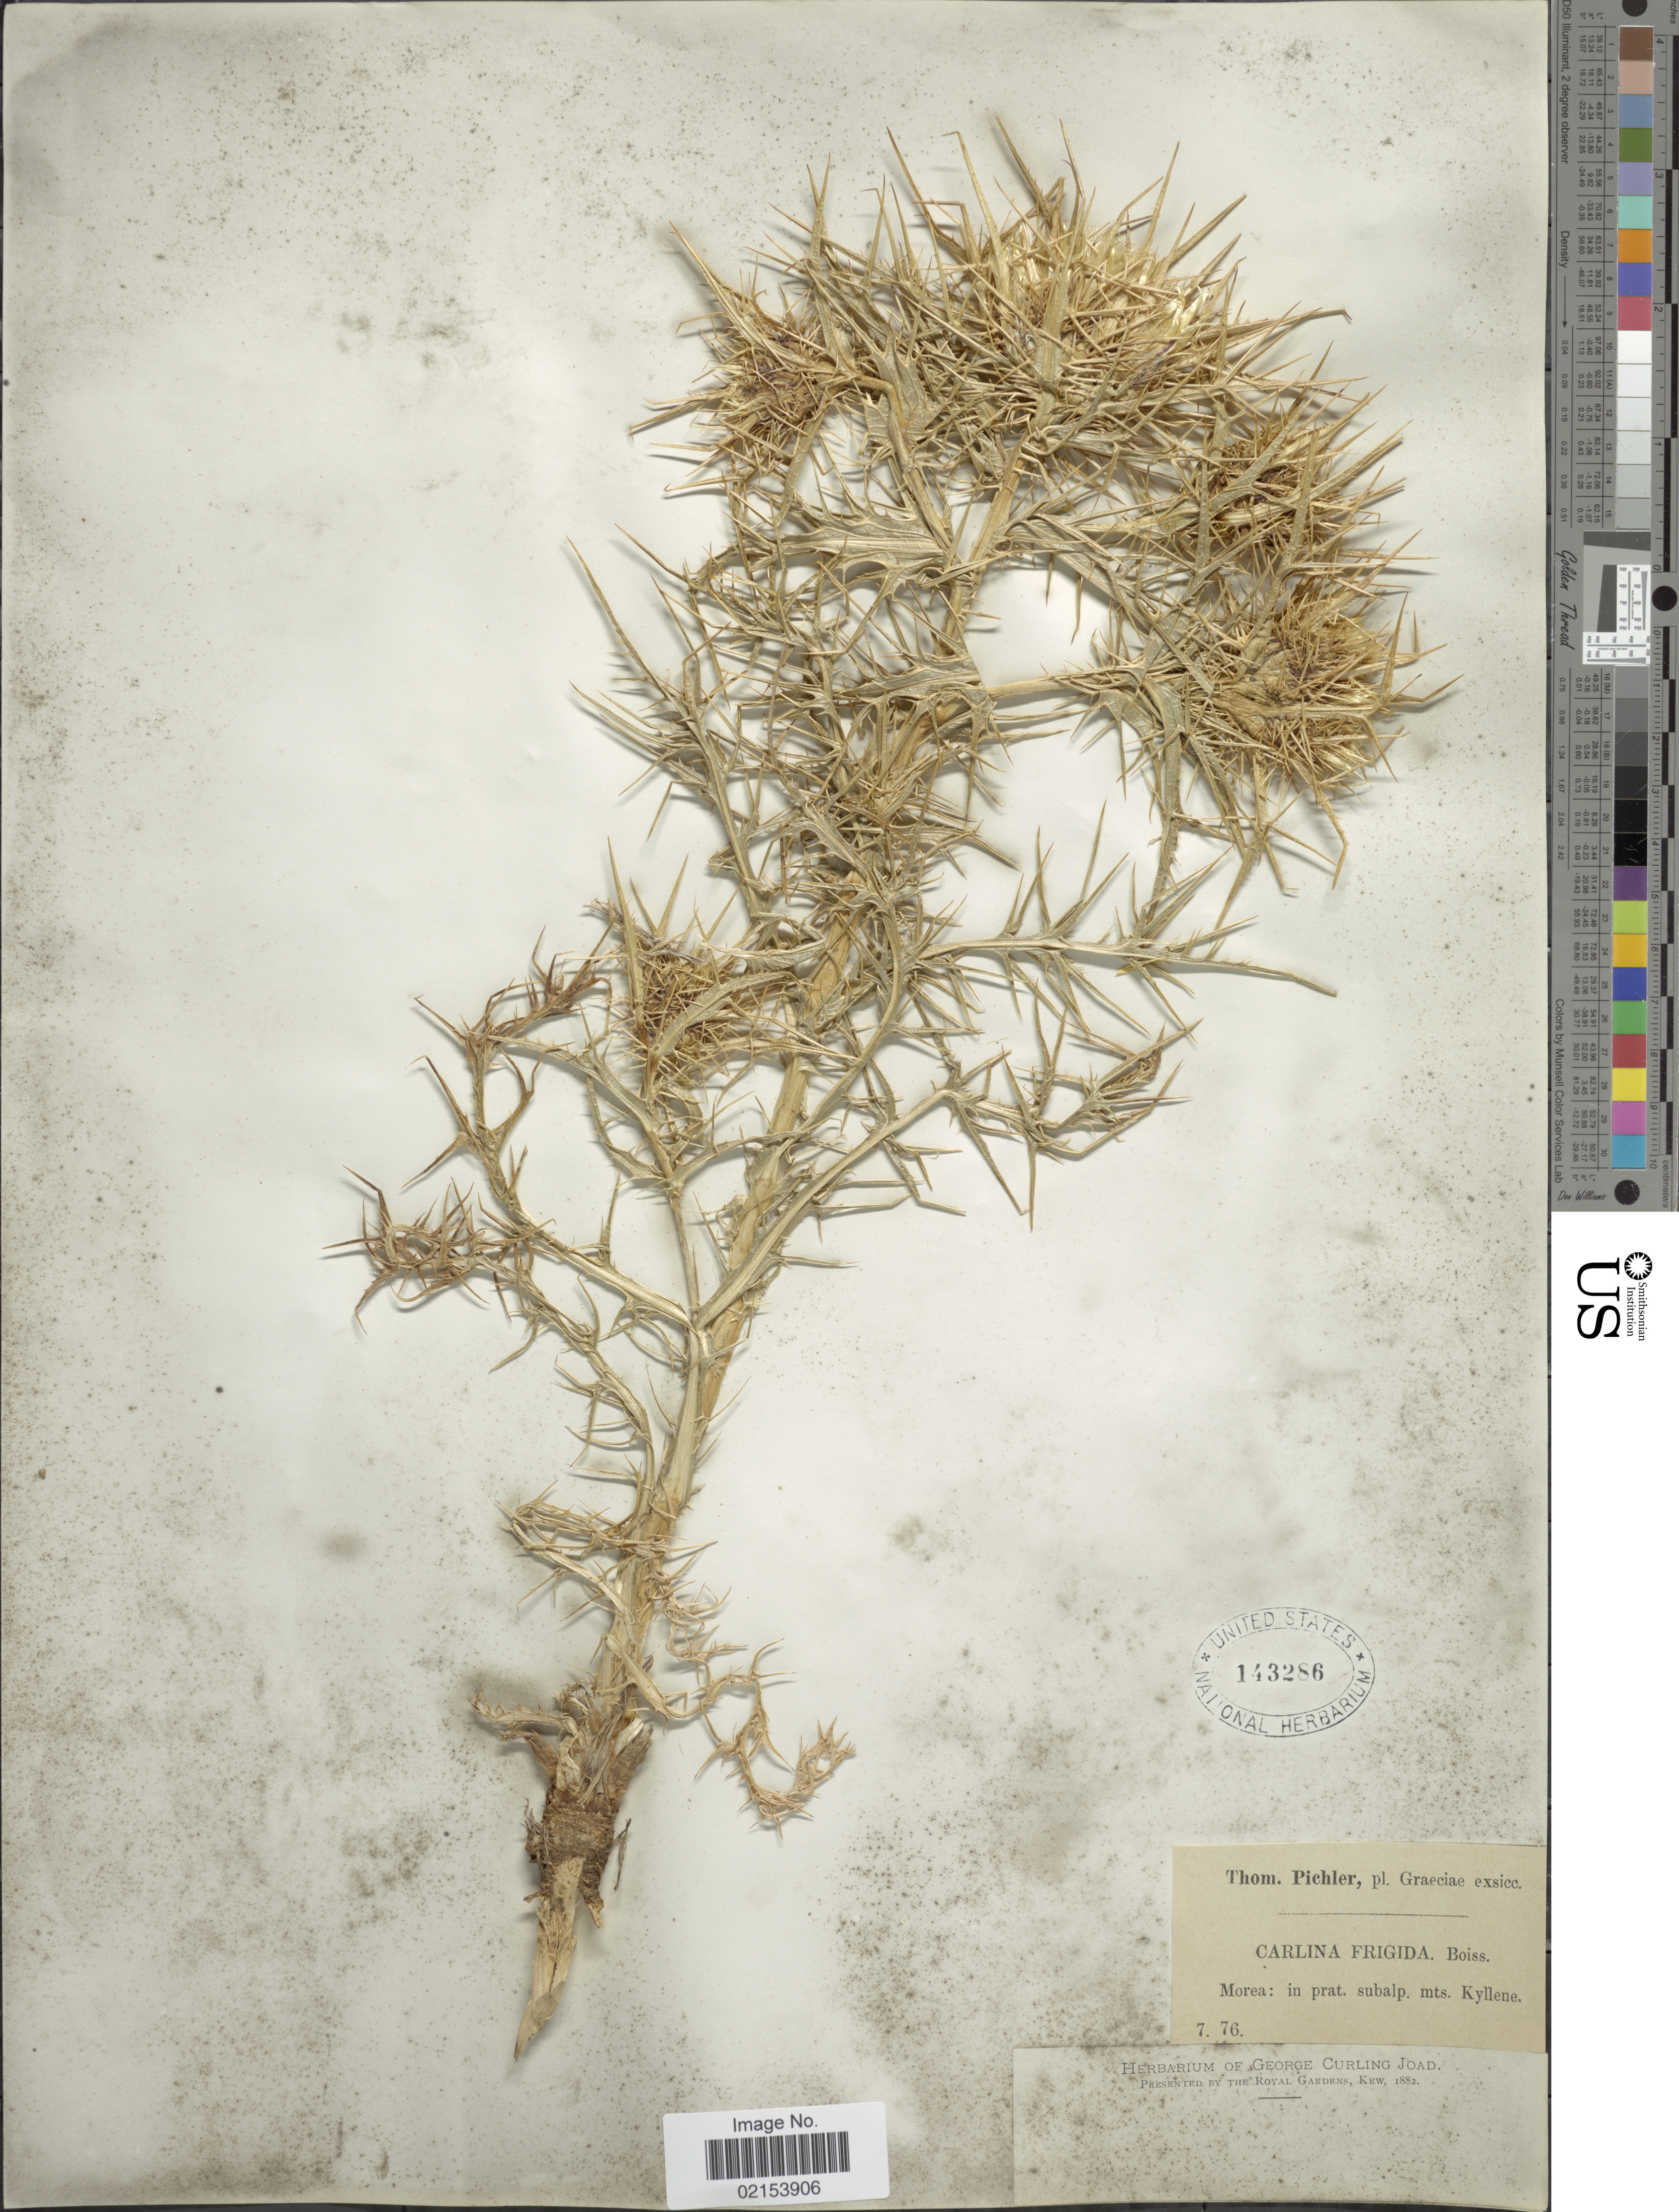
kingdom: Plantae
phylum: Tracheophyta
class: Magnoliopsida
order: Asterales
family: Asteraceae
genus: Carlina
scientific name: Carlina frigida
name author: Boiss.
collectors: T. Pichler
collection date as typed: Transcribed d/m/y: /7/76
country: Greece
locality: Morea: mts. Kyllene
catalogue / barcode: US 143286